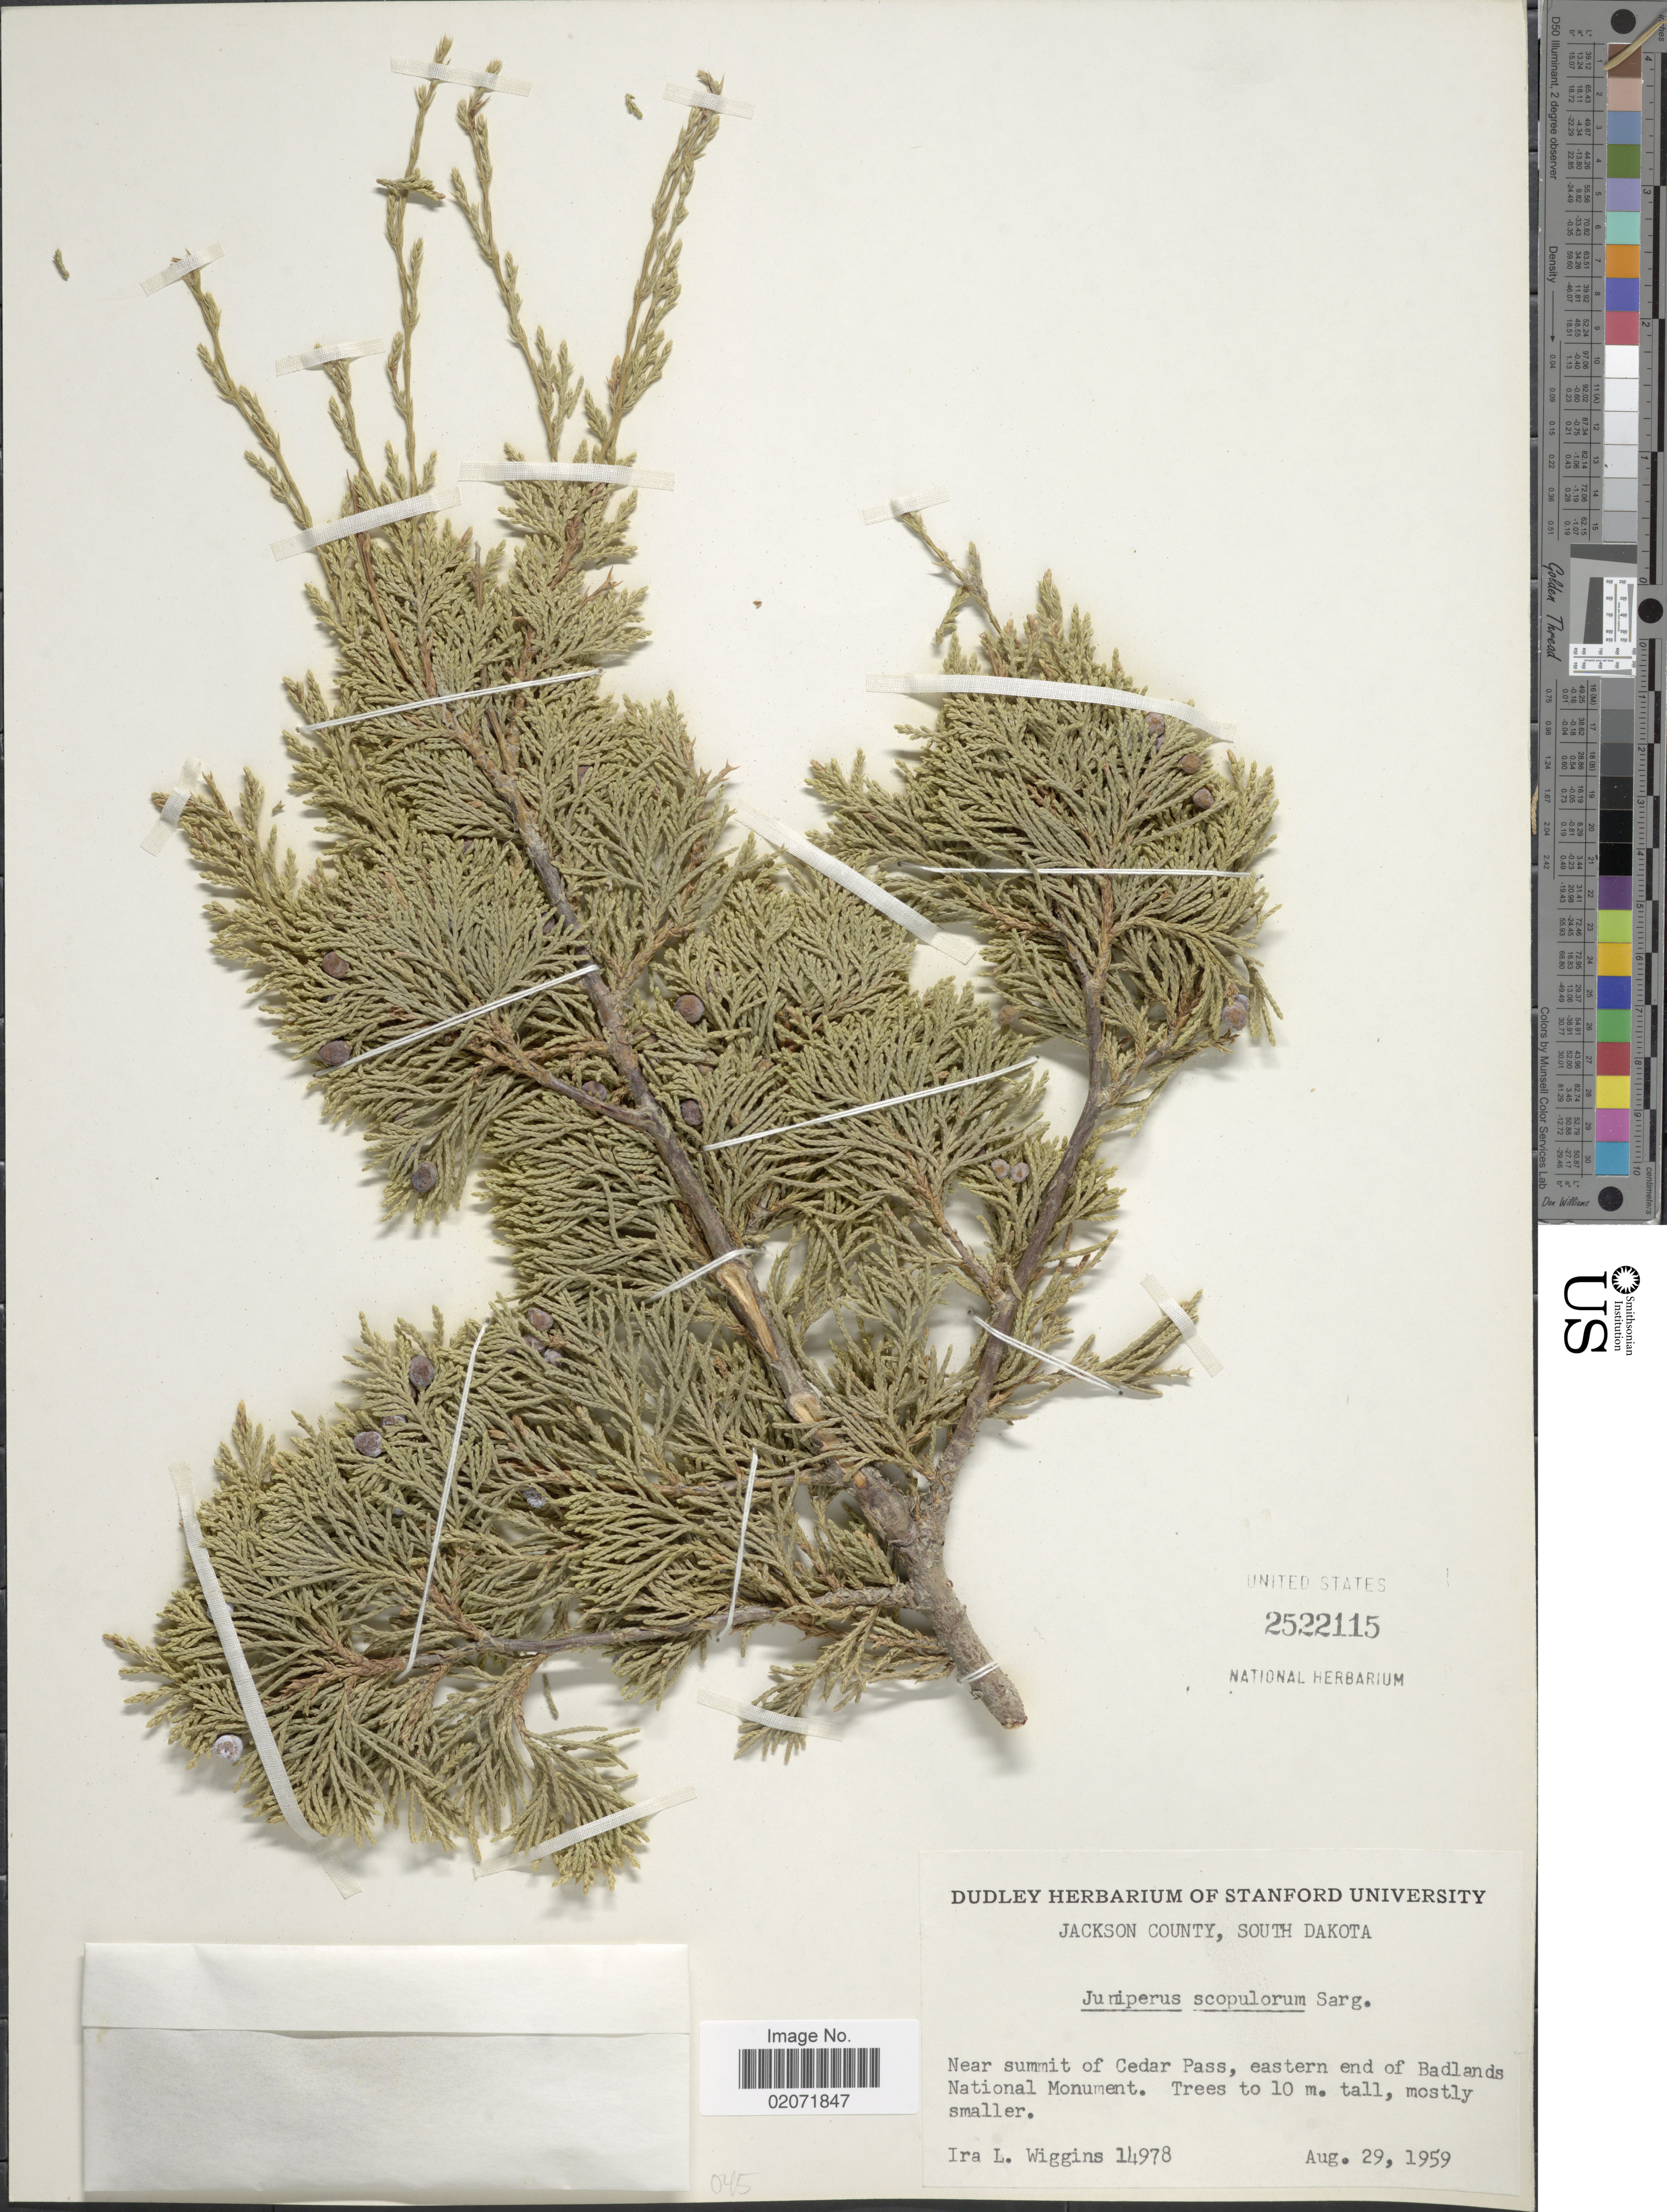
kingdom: Plantae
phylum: Tracheophyta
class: Pinopsida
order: Pinales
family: Cupressaceae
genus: Juniperus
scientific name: Juniperus scopulorum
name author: Sarg.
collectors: I. L. Wiggins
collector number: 14978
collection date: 1959-08-29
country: United States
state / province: South Dakota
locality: Jackson County, Near summit of Cedar Pass, eastern end of Badlands National Monument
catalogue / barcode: US 2522115